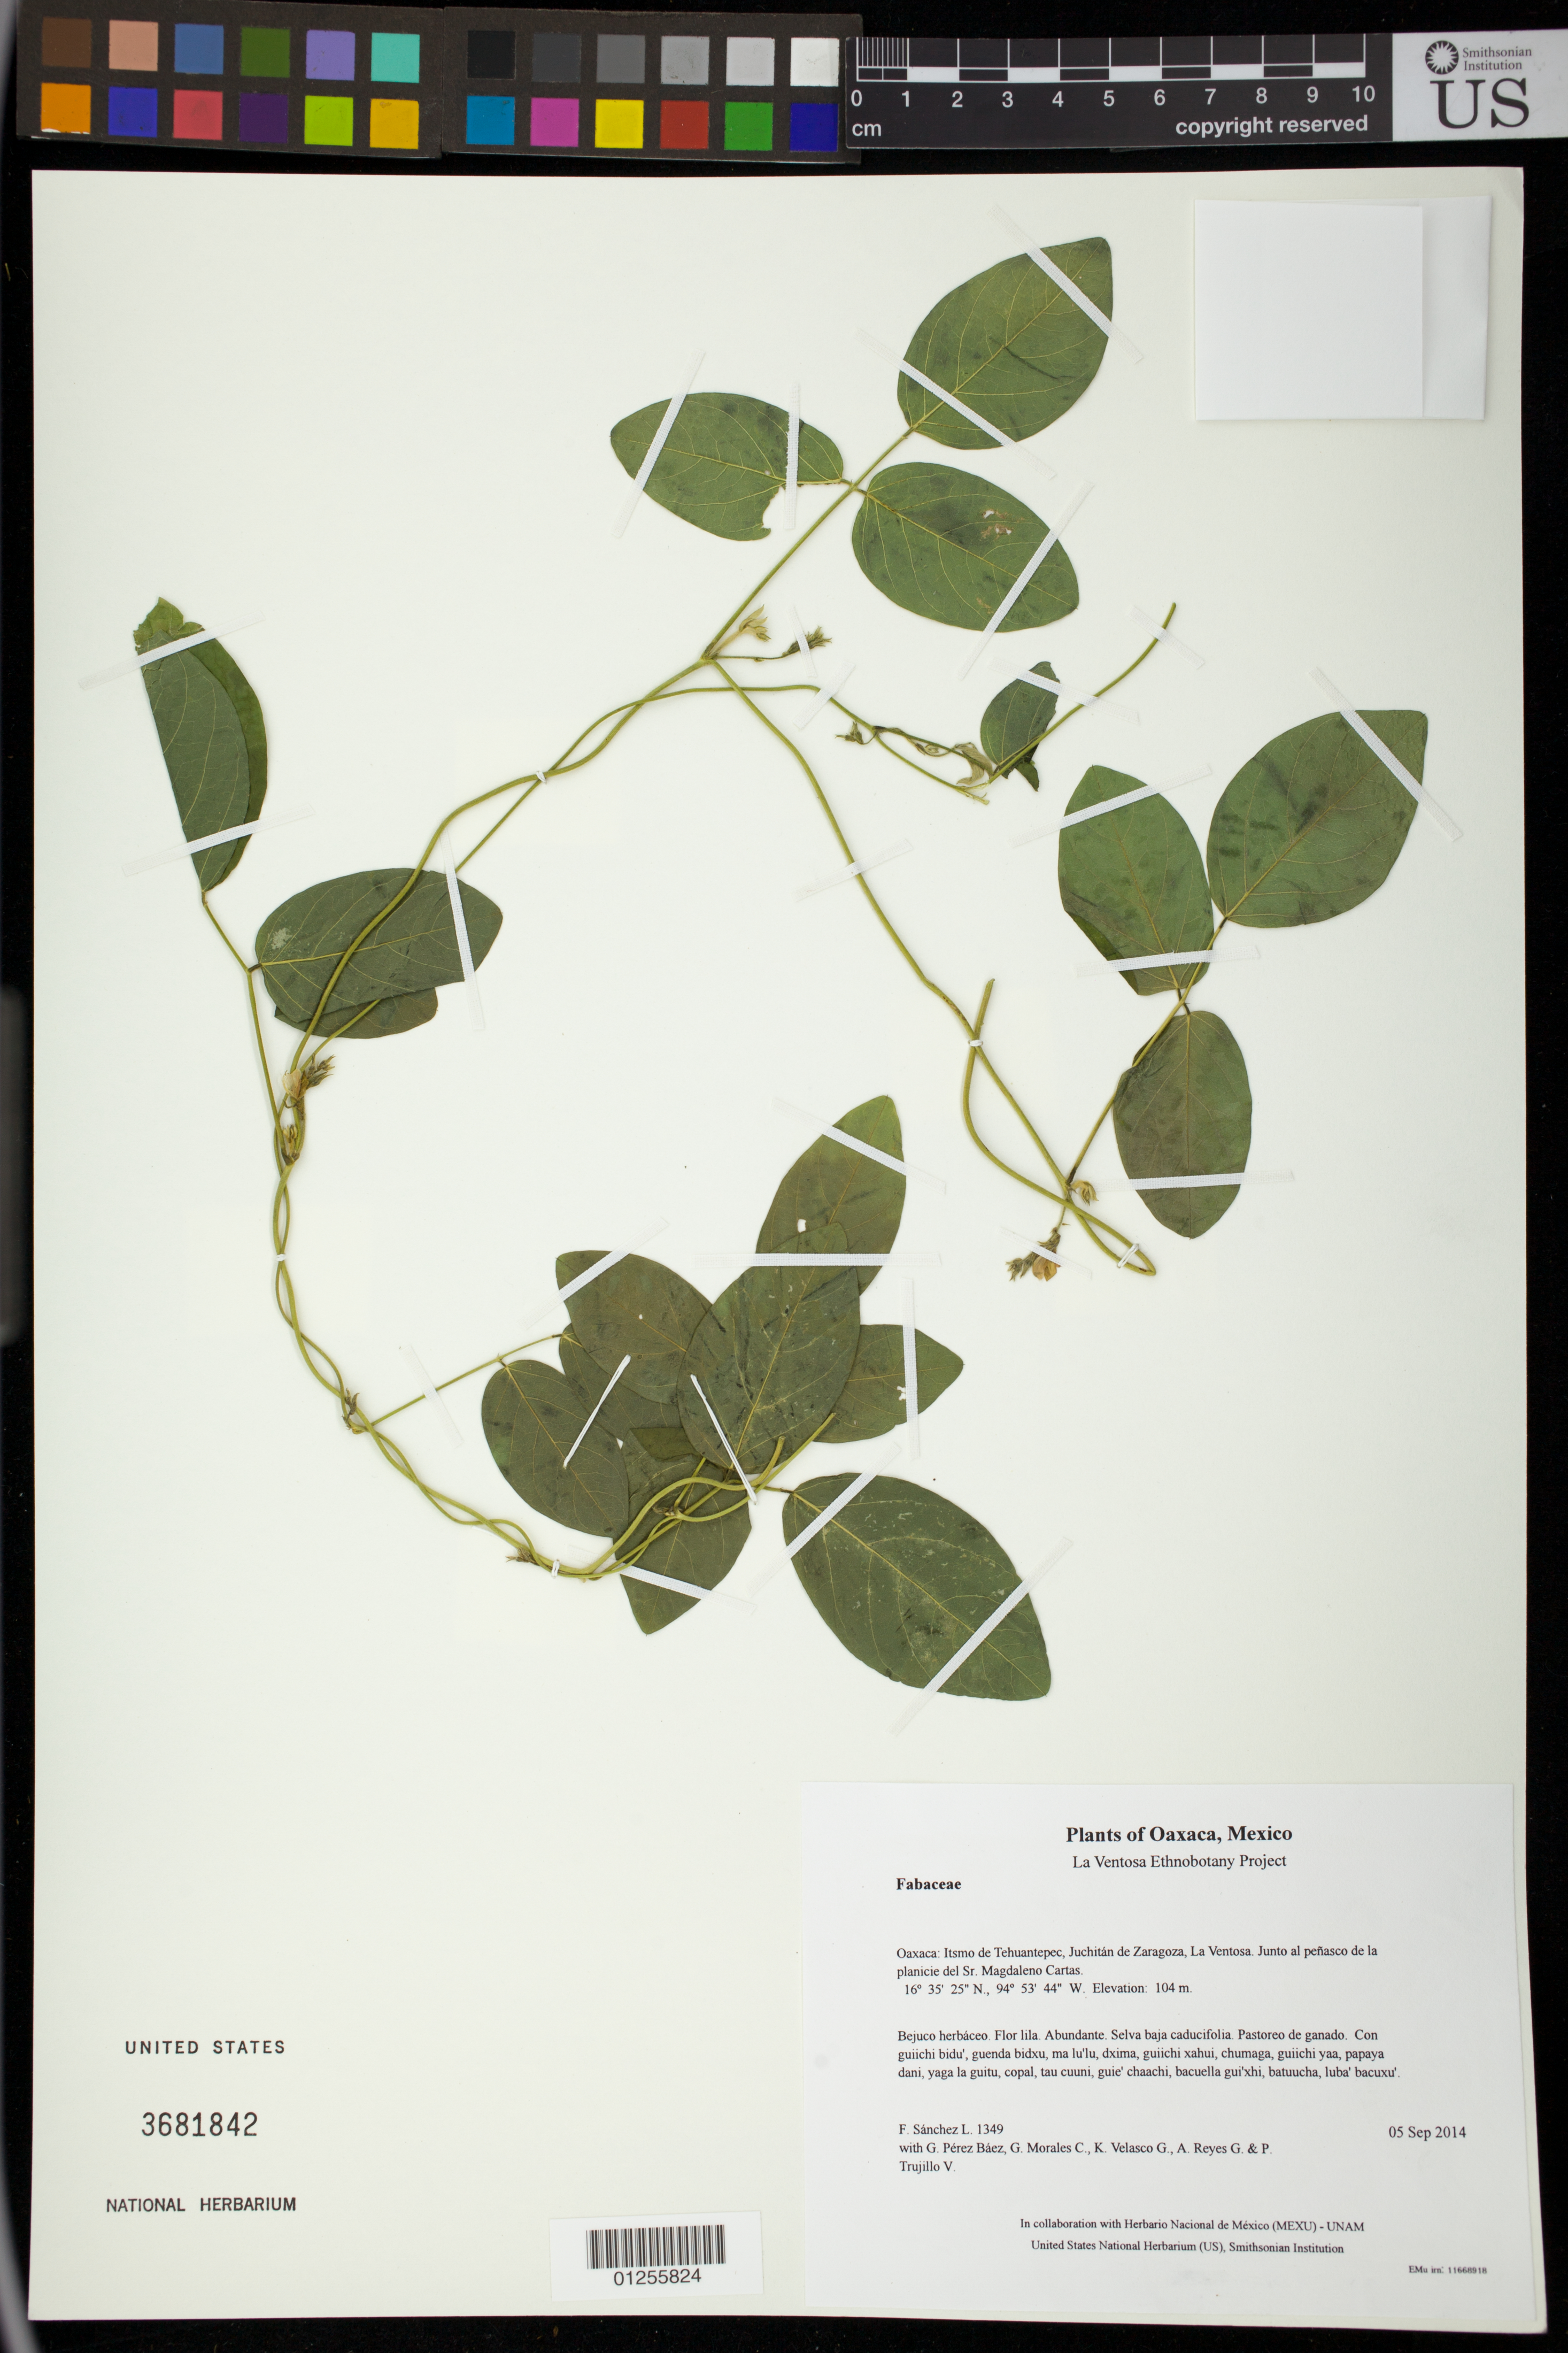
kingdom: Plantae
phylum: Tracheophyta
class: Magnoliopsida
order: Fabales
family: Fabaceae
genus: Galactia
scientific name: Galactia sp.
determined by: Cruz D., R.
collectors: F. Sánchez L., G. Pérez Báez, G. Morales C., K. Velasco G., A. Reyes G. & P. Trujillo V.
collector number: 1349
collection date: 2014-09-05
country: Mexico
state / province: Oaxaca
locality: Itsmo de Tehuantepec, Juchitán de Zaragoza, La Ventosa. Junto al peñasco de la planicie del Sr. Magdaleno Cartas.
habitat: Selva baja caducifolia. Pastoreo de ganado.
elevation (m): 104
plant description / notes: MEXU, US; Luba'. Guie' lila. Stale.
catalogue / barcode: US 3681842